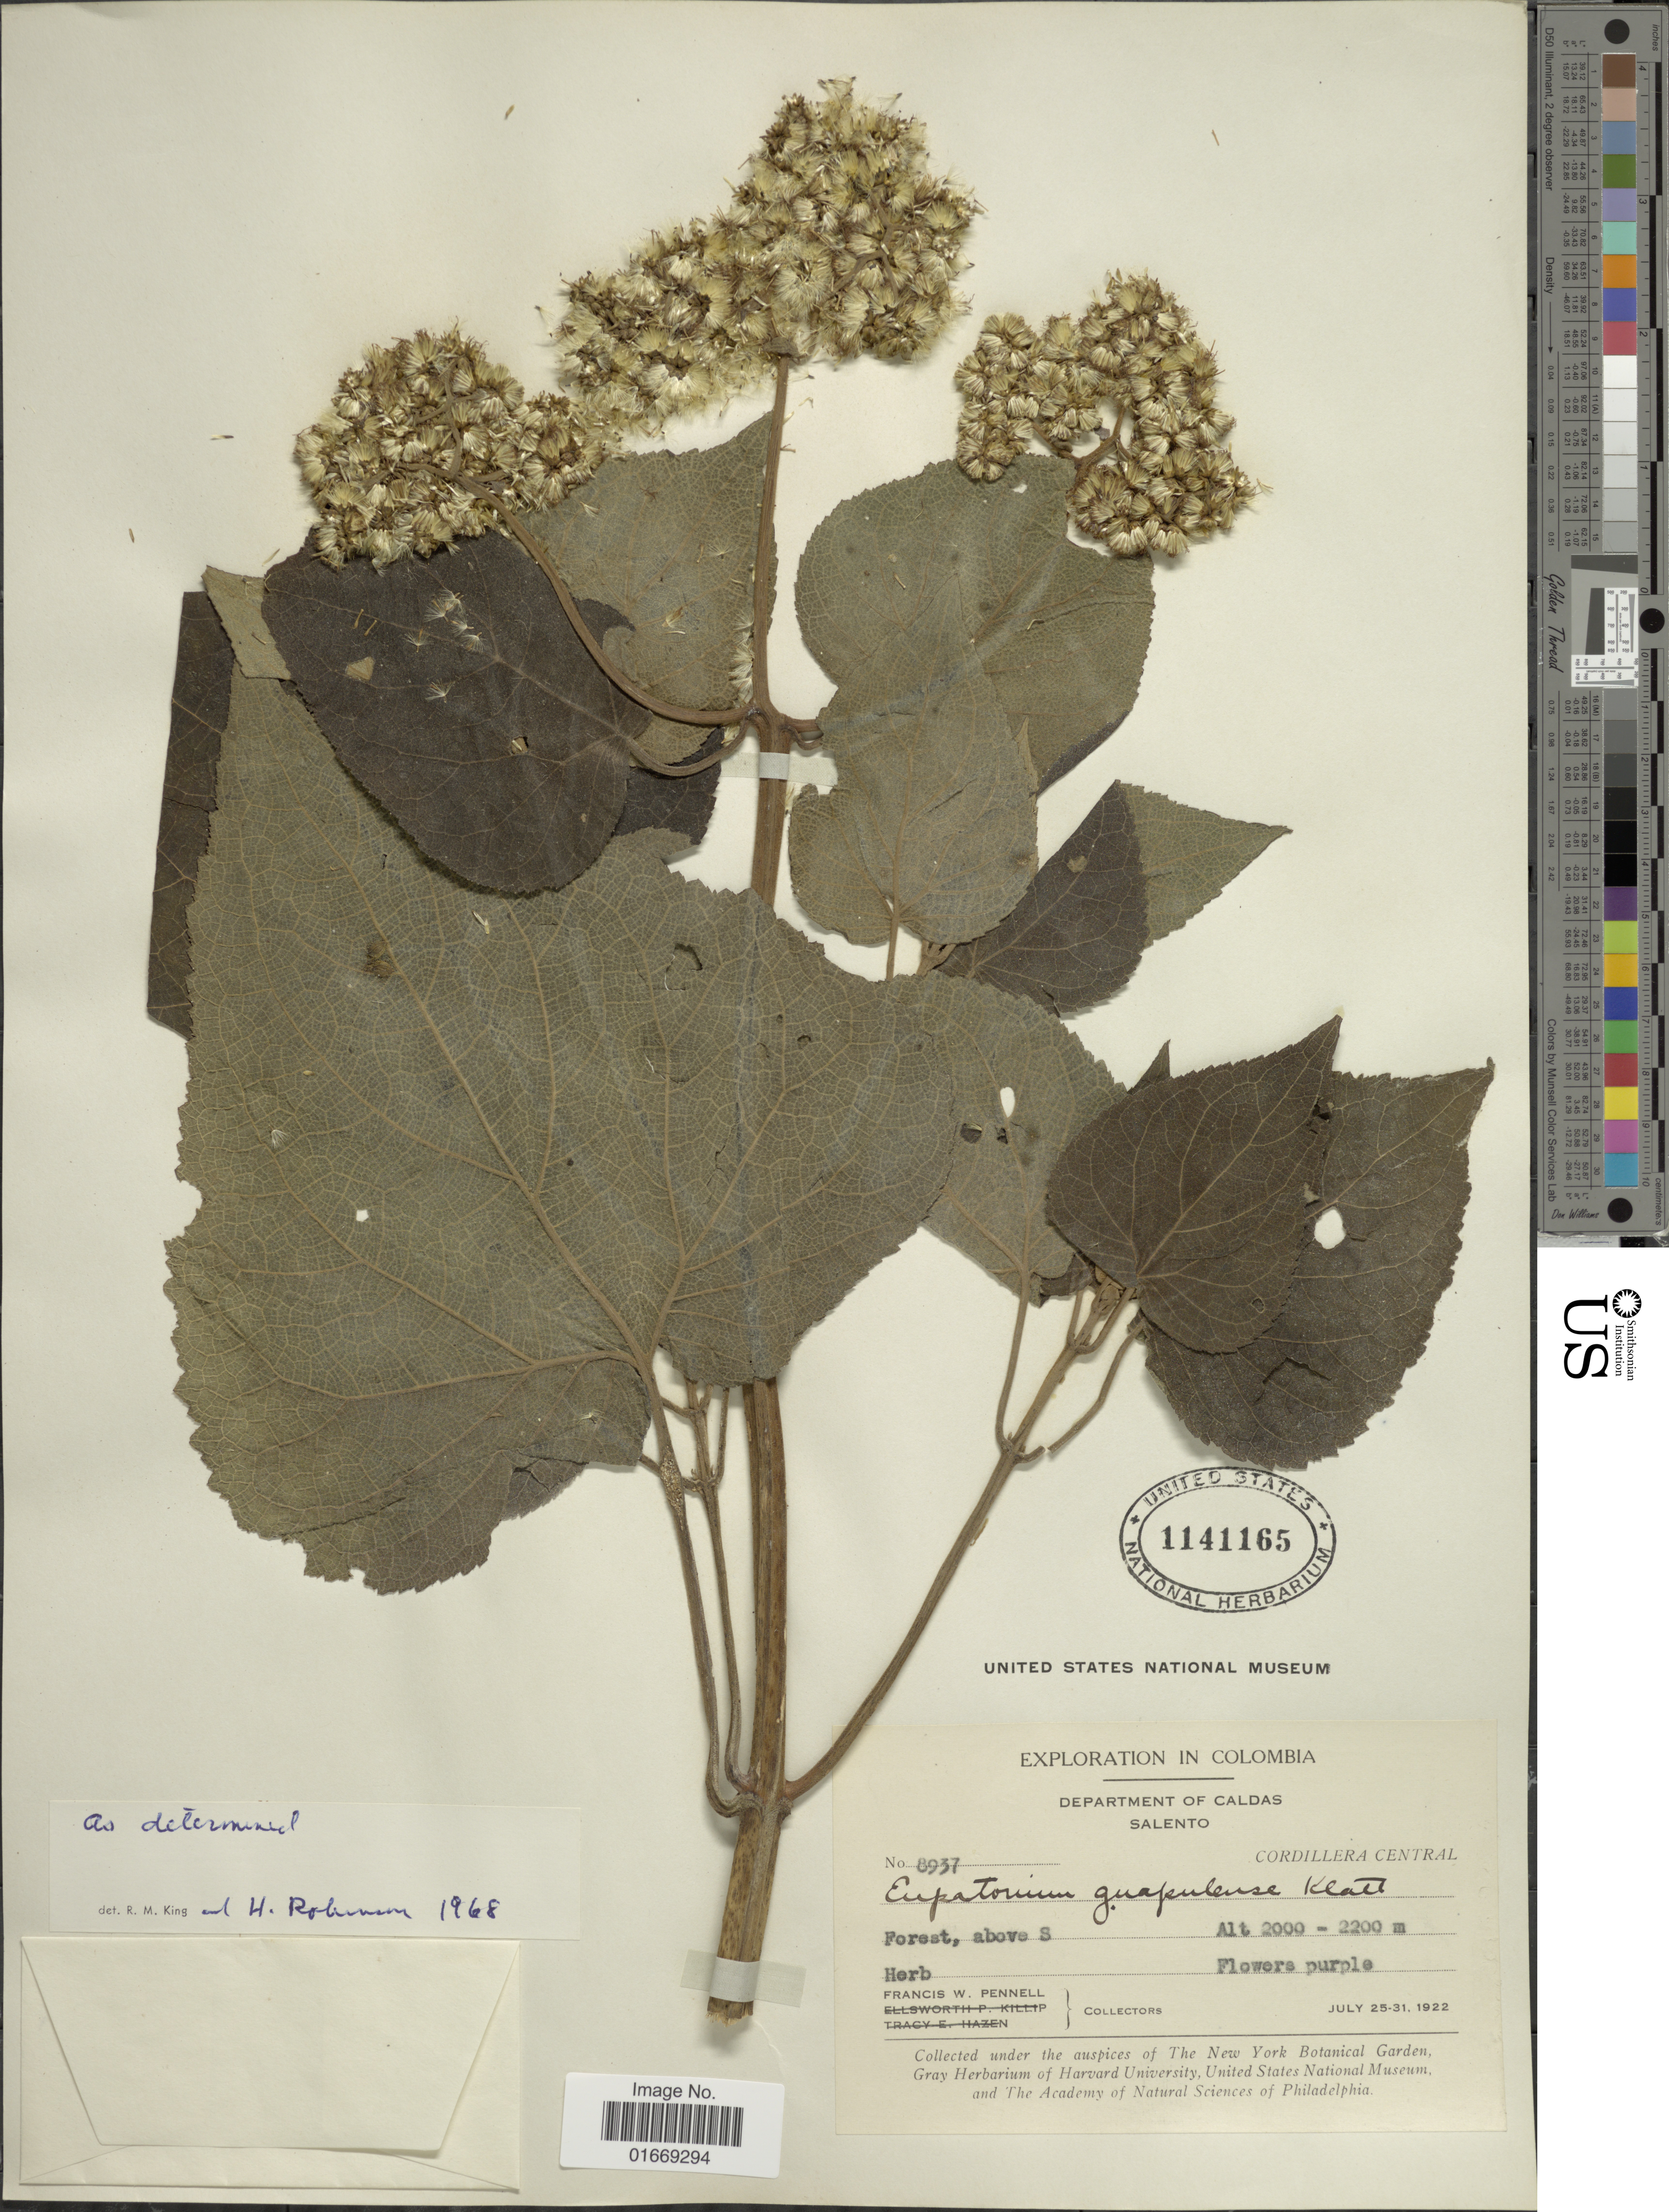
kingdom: Plantae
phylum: Tracheophyta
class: Magnoliopsida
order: Asterales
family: Asteraceae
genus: Hebeclinium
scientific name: Hebeclinium tetragonum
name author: Benth.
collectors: F. W. Pennell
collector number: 8937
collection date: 1922-07-25/1922-07-31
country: Colombia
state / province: Caldas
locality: Department of Caldas. Salento. Cordillera Central. Forest, above S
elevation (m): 2000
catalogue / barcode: US 1141165